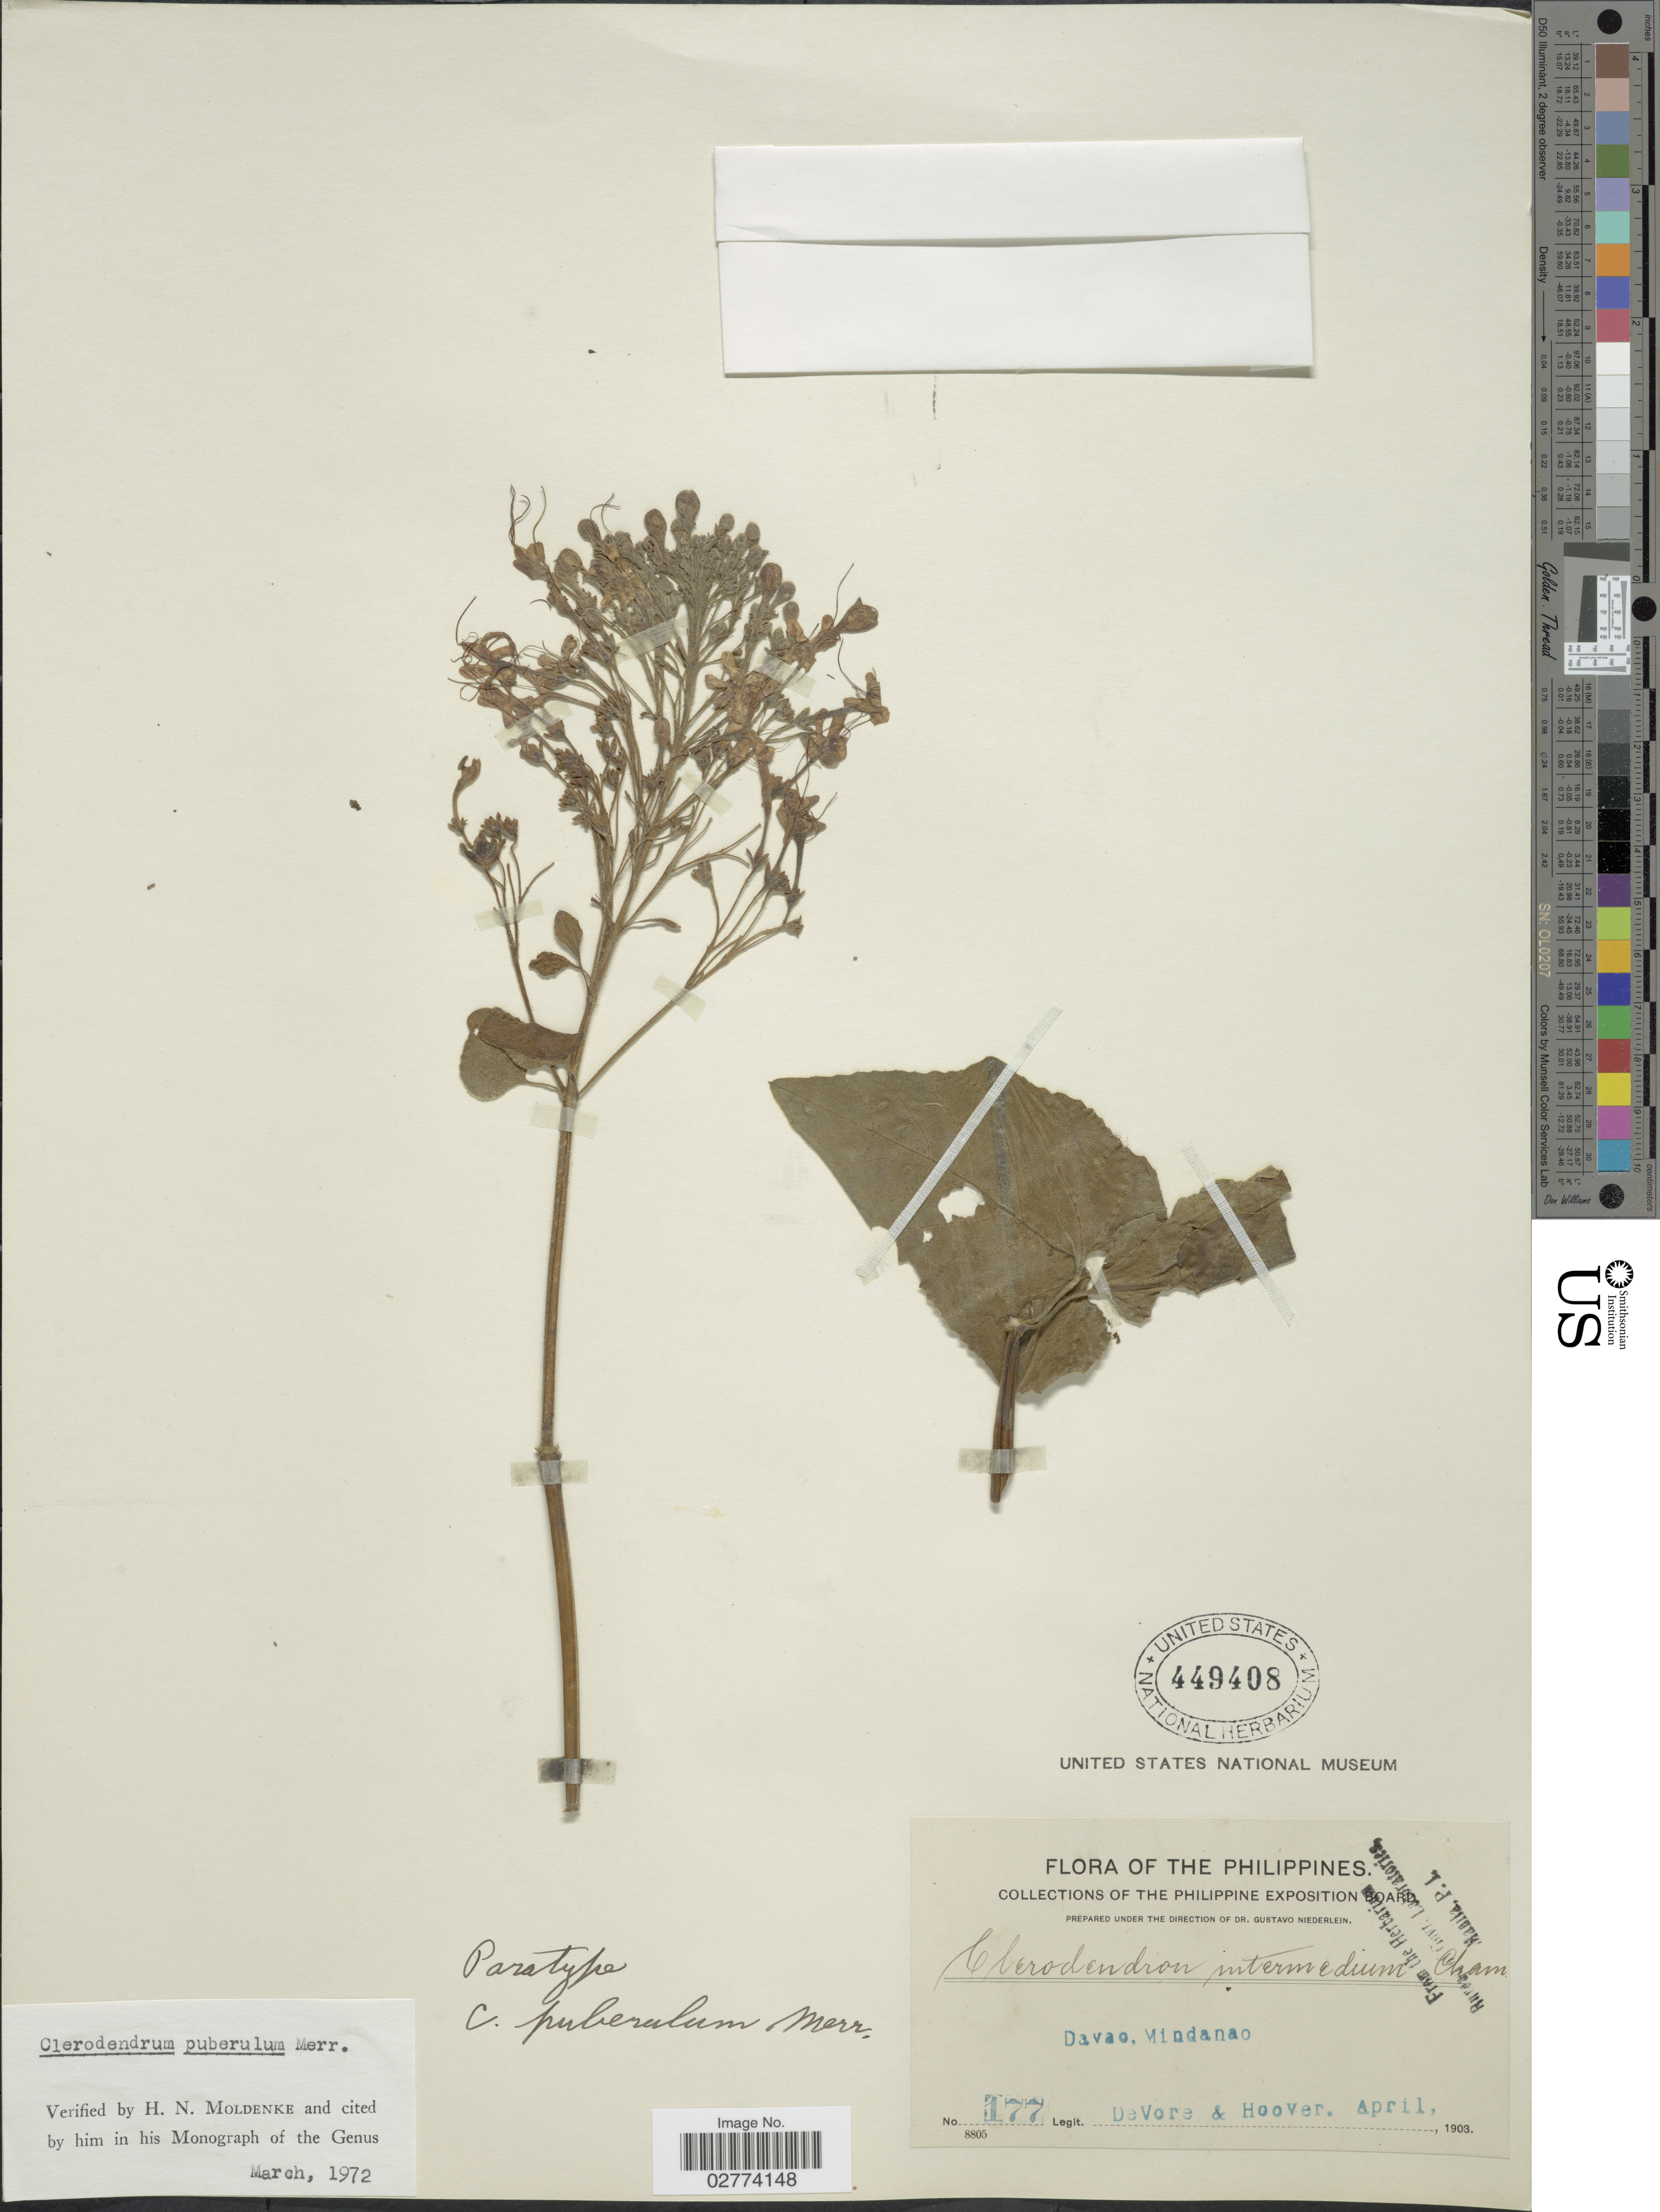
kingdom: Plantae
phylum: Tracheophyta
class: Magnoliopsida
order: Lamiales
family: Lamiaceae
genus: Clerodendrum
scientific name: Clerodendrum puberulum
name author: Merr.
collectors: B. F. DeVore & -- Hoover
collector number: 177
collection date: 1903-04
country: Philippines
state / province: Davao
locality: Mindanao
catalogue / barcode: US 449408